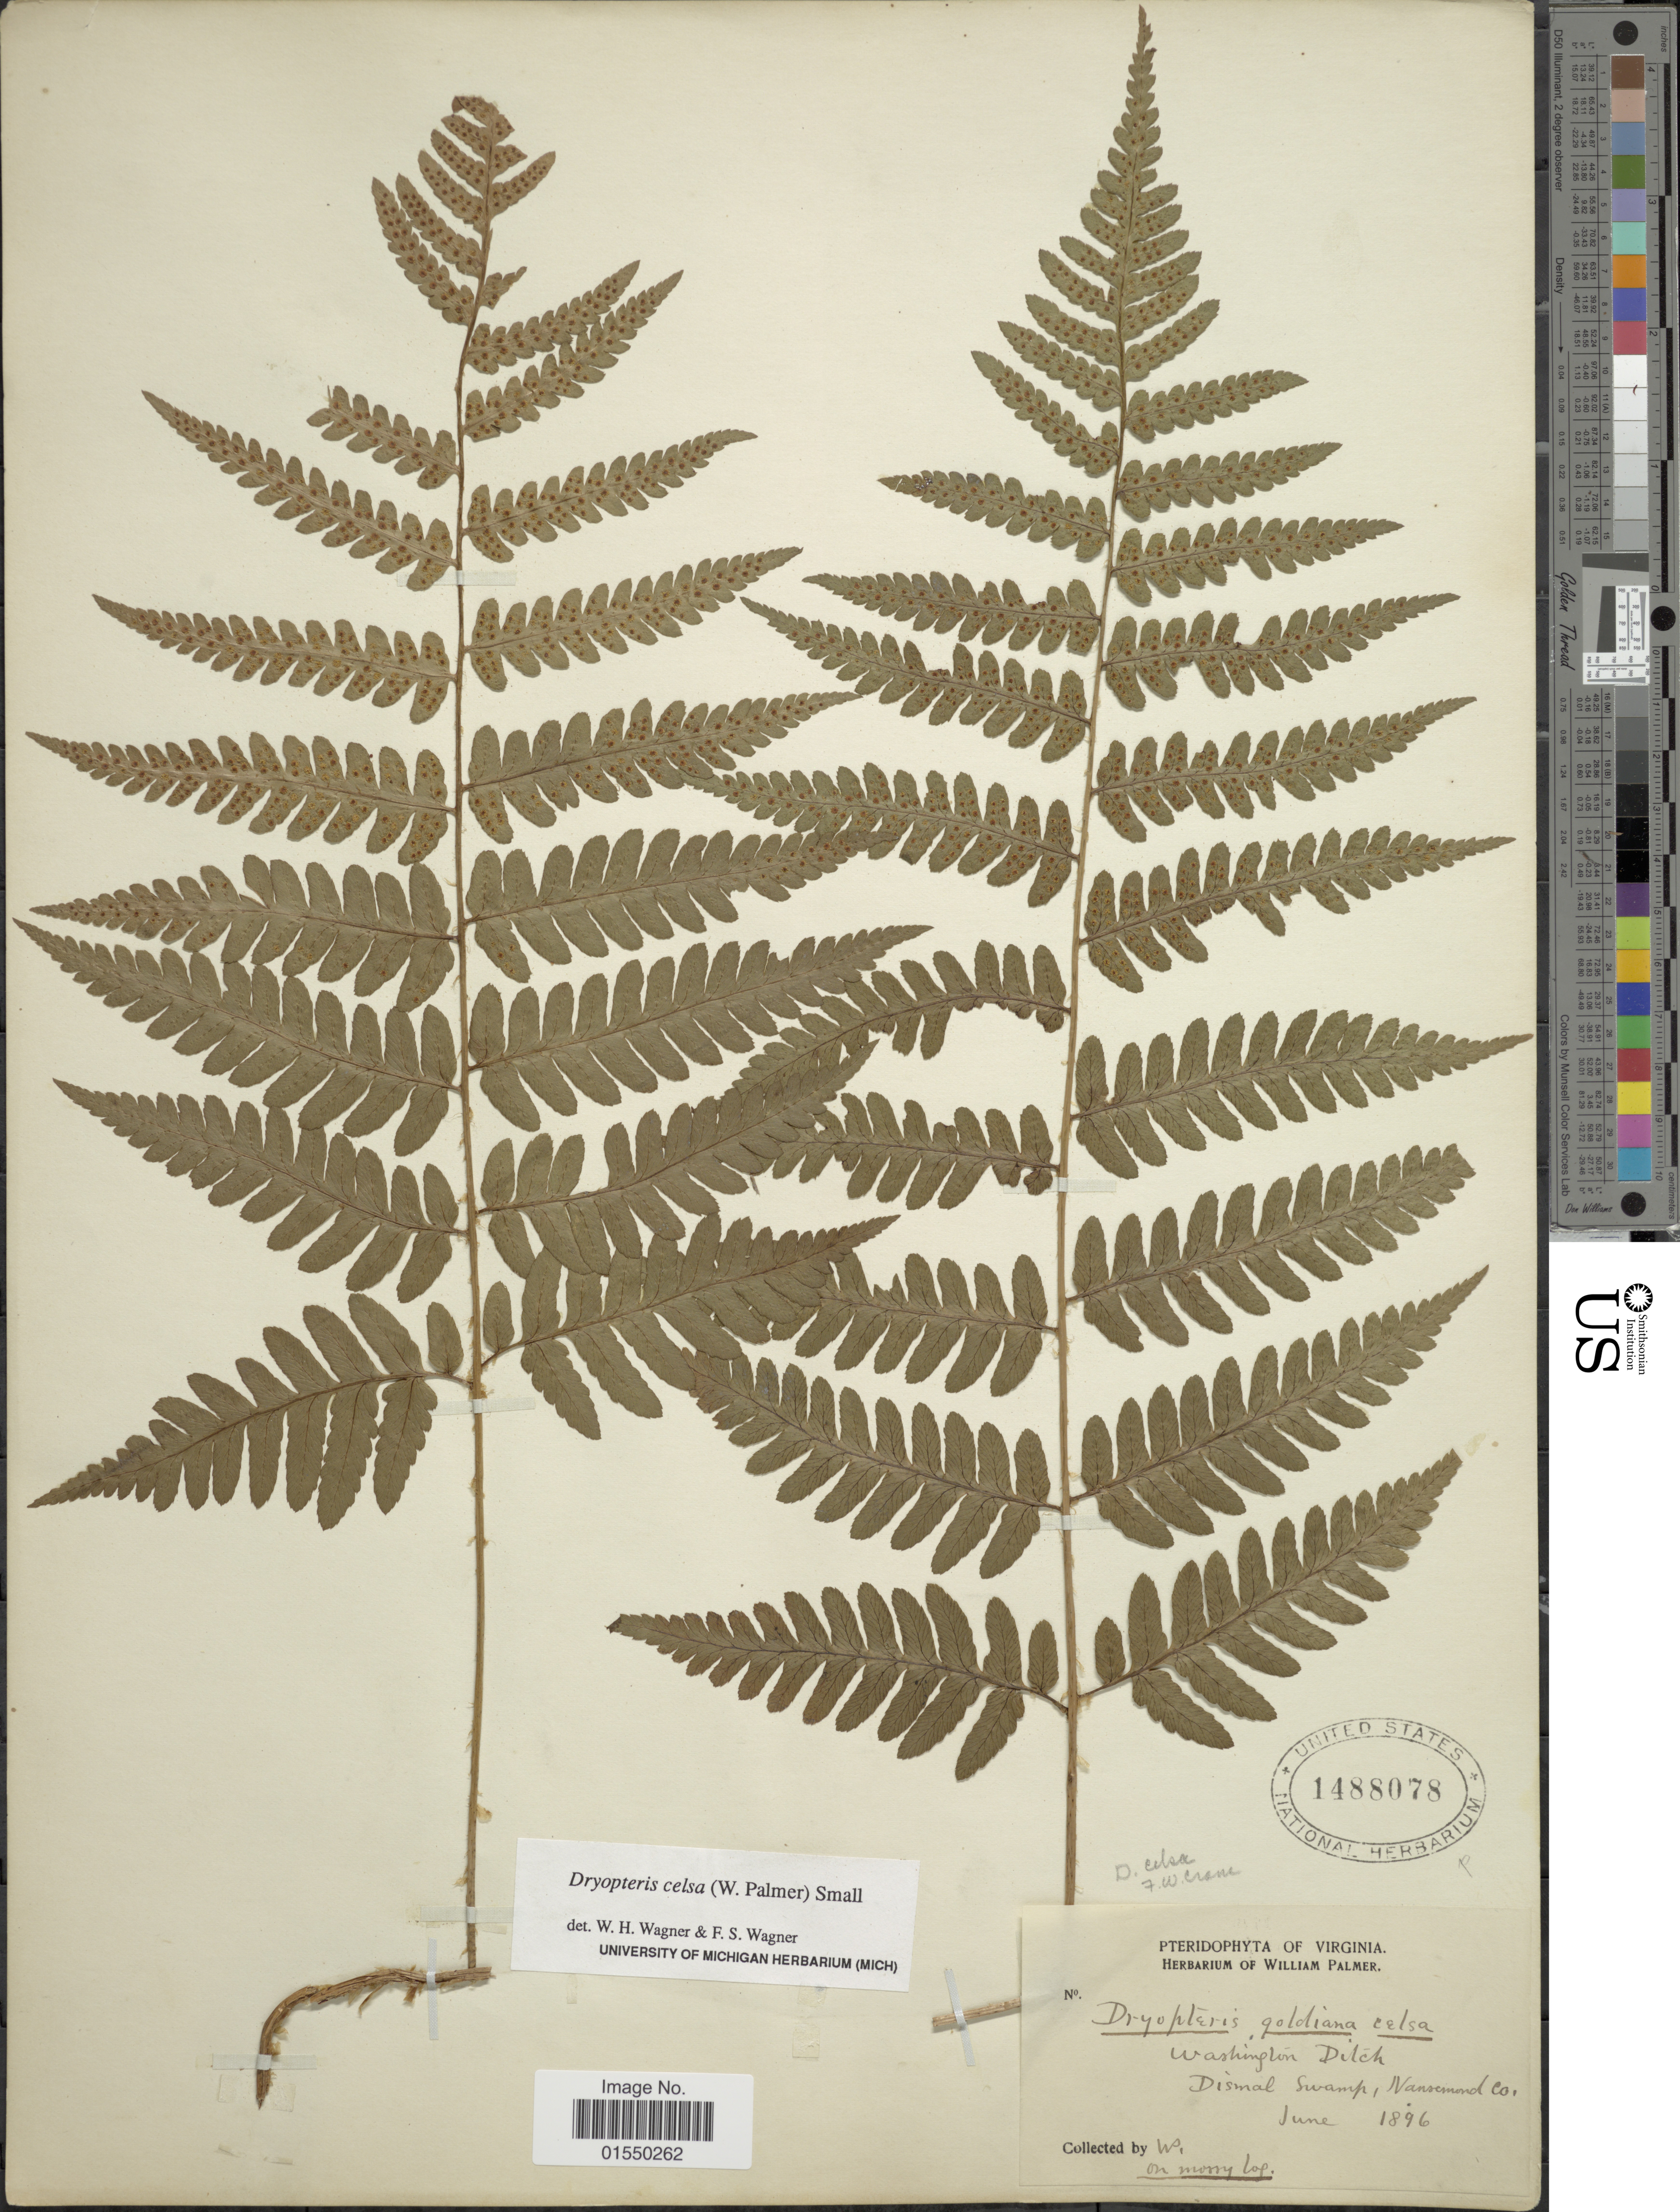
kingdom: Plantae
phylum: Tracheophyta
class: Polypodiopsida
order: Polypodiales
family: Dryopteridaceae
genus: Dryopteris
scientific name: Dryopteris celsa (W. Palmer) Knowlt., W. Palmer & C.L. Pollard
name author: (W. Palmer) Knowlt. et al.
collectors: W. Palmer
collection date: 1896-06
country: United States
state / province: Virginia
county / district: City of Suffolk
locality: Washington Ditch, Dismal Swamp, Nansemond Co.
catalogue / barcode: US 1488078